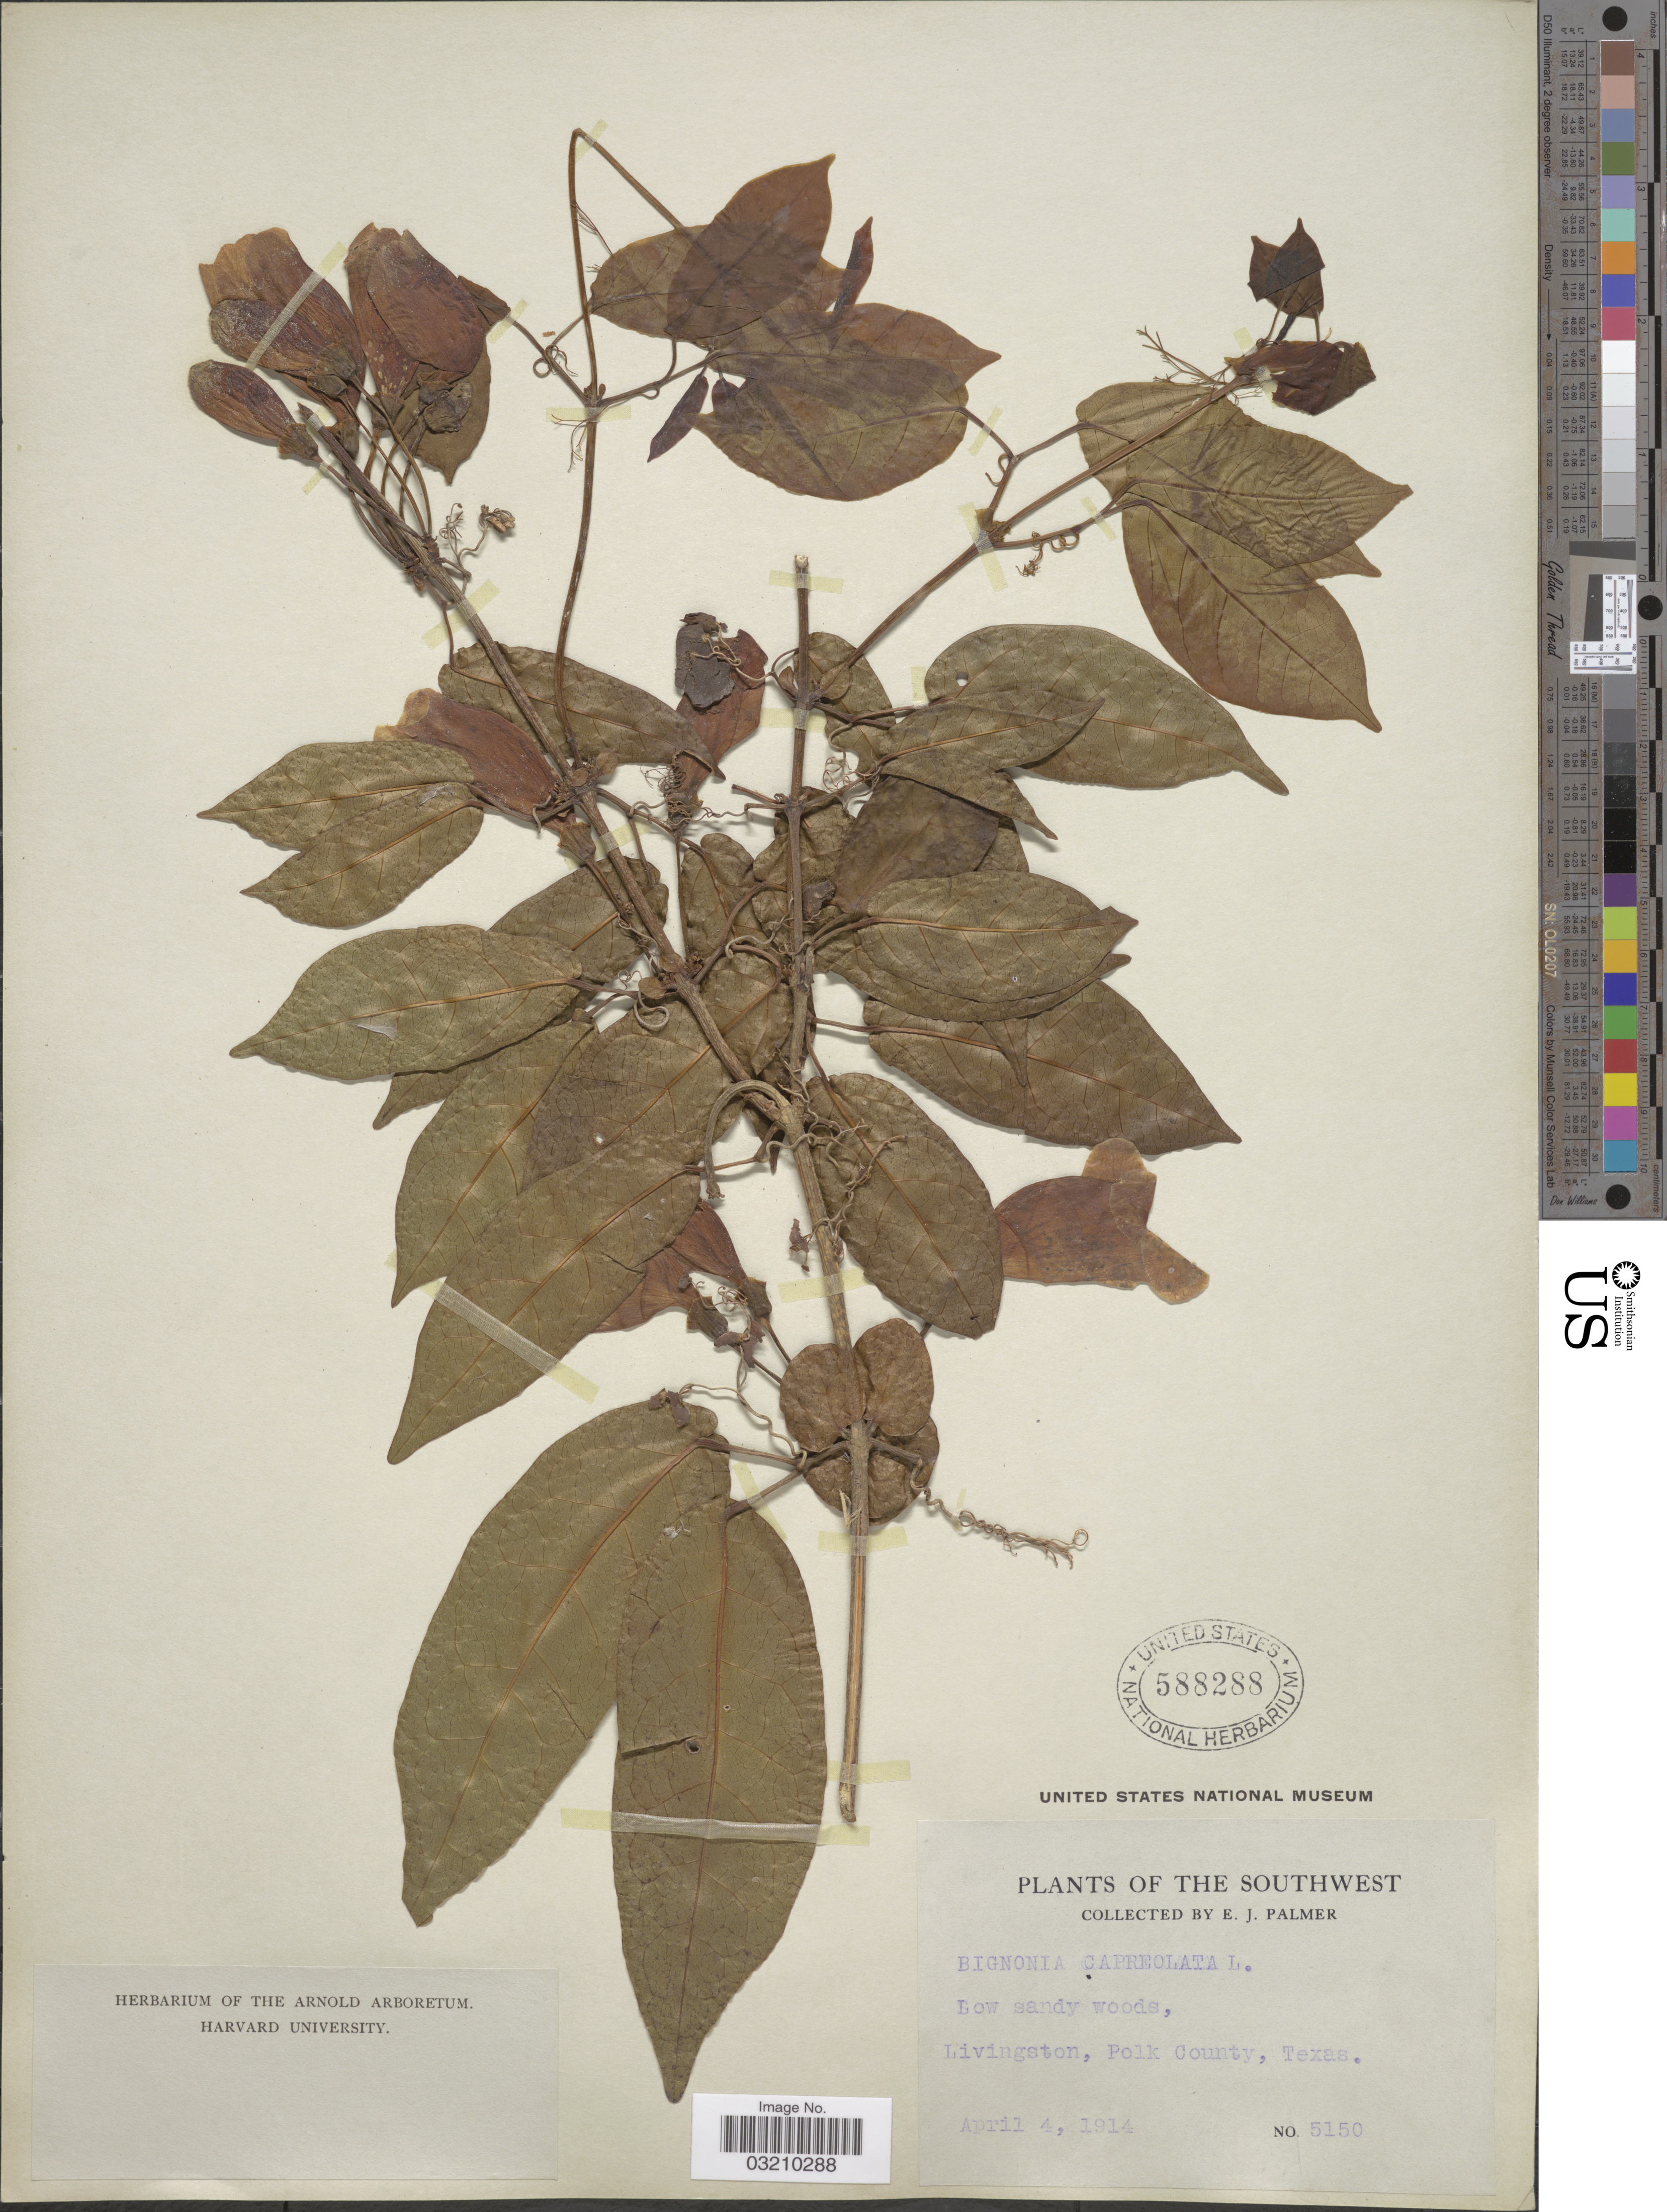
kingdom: Plantae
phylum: Tracheophyta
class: Magnoliopsida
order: Lamiales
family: Bignoniaceae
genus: Bignonia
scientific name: Bignonia capreolata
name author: L.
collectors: E. J. Palmer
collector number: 5150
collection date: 1914-04-04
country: United States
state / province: Texas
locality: The Southwest. Livingston, Polk County.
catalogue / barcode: US 588288